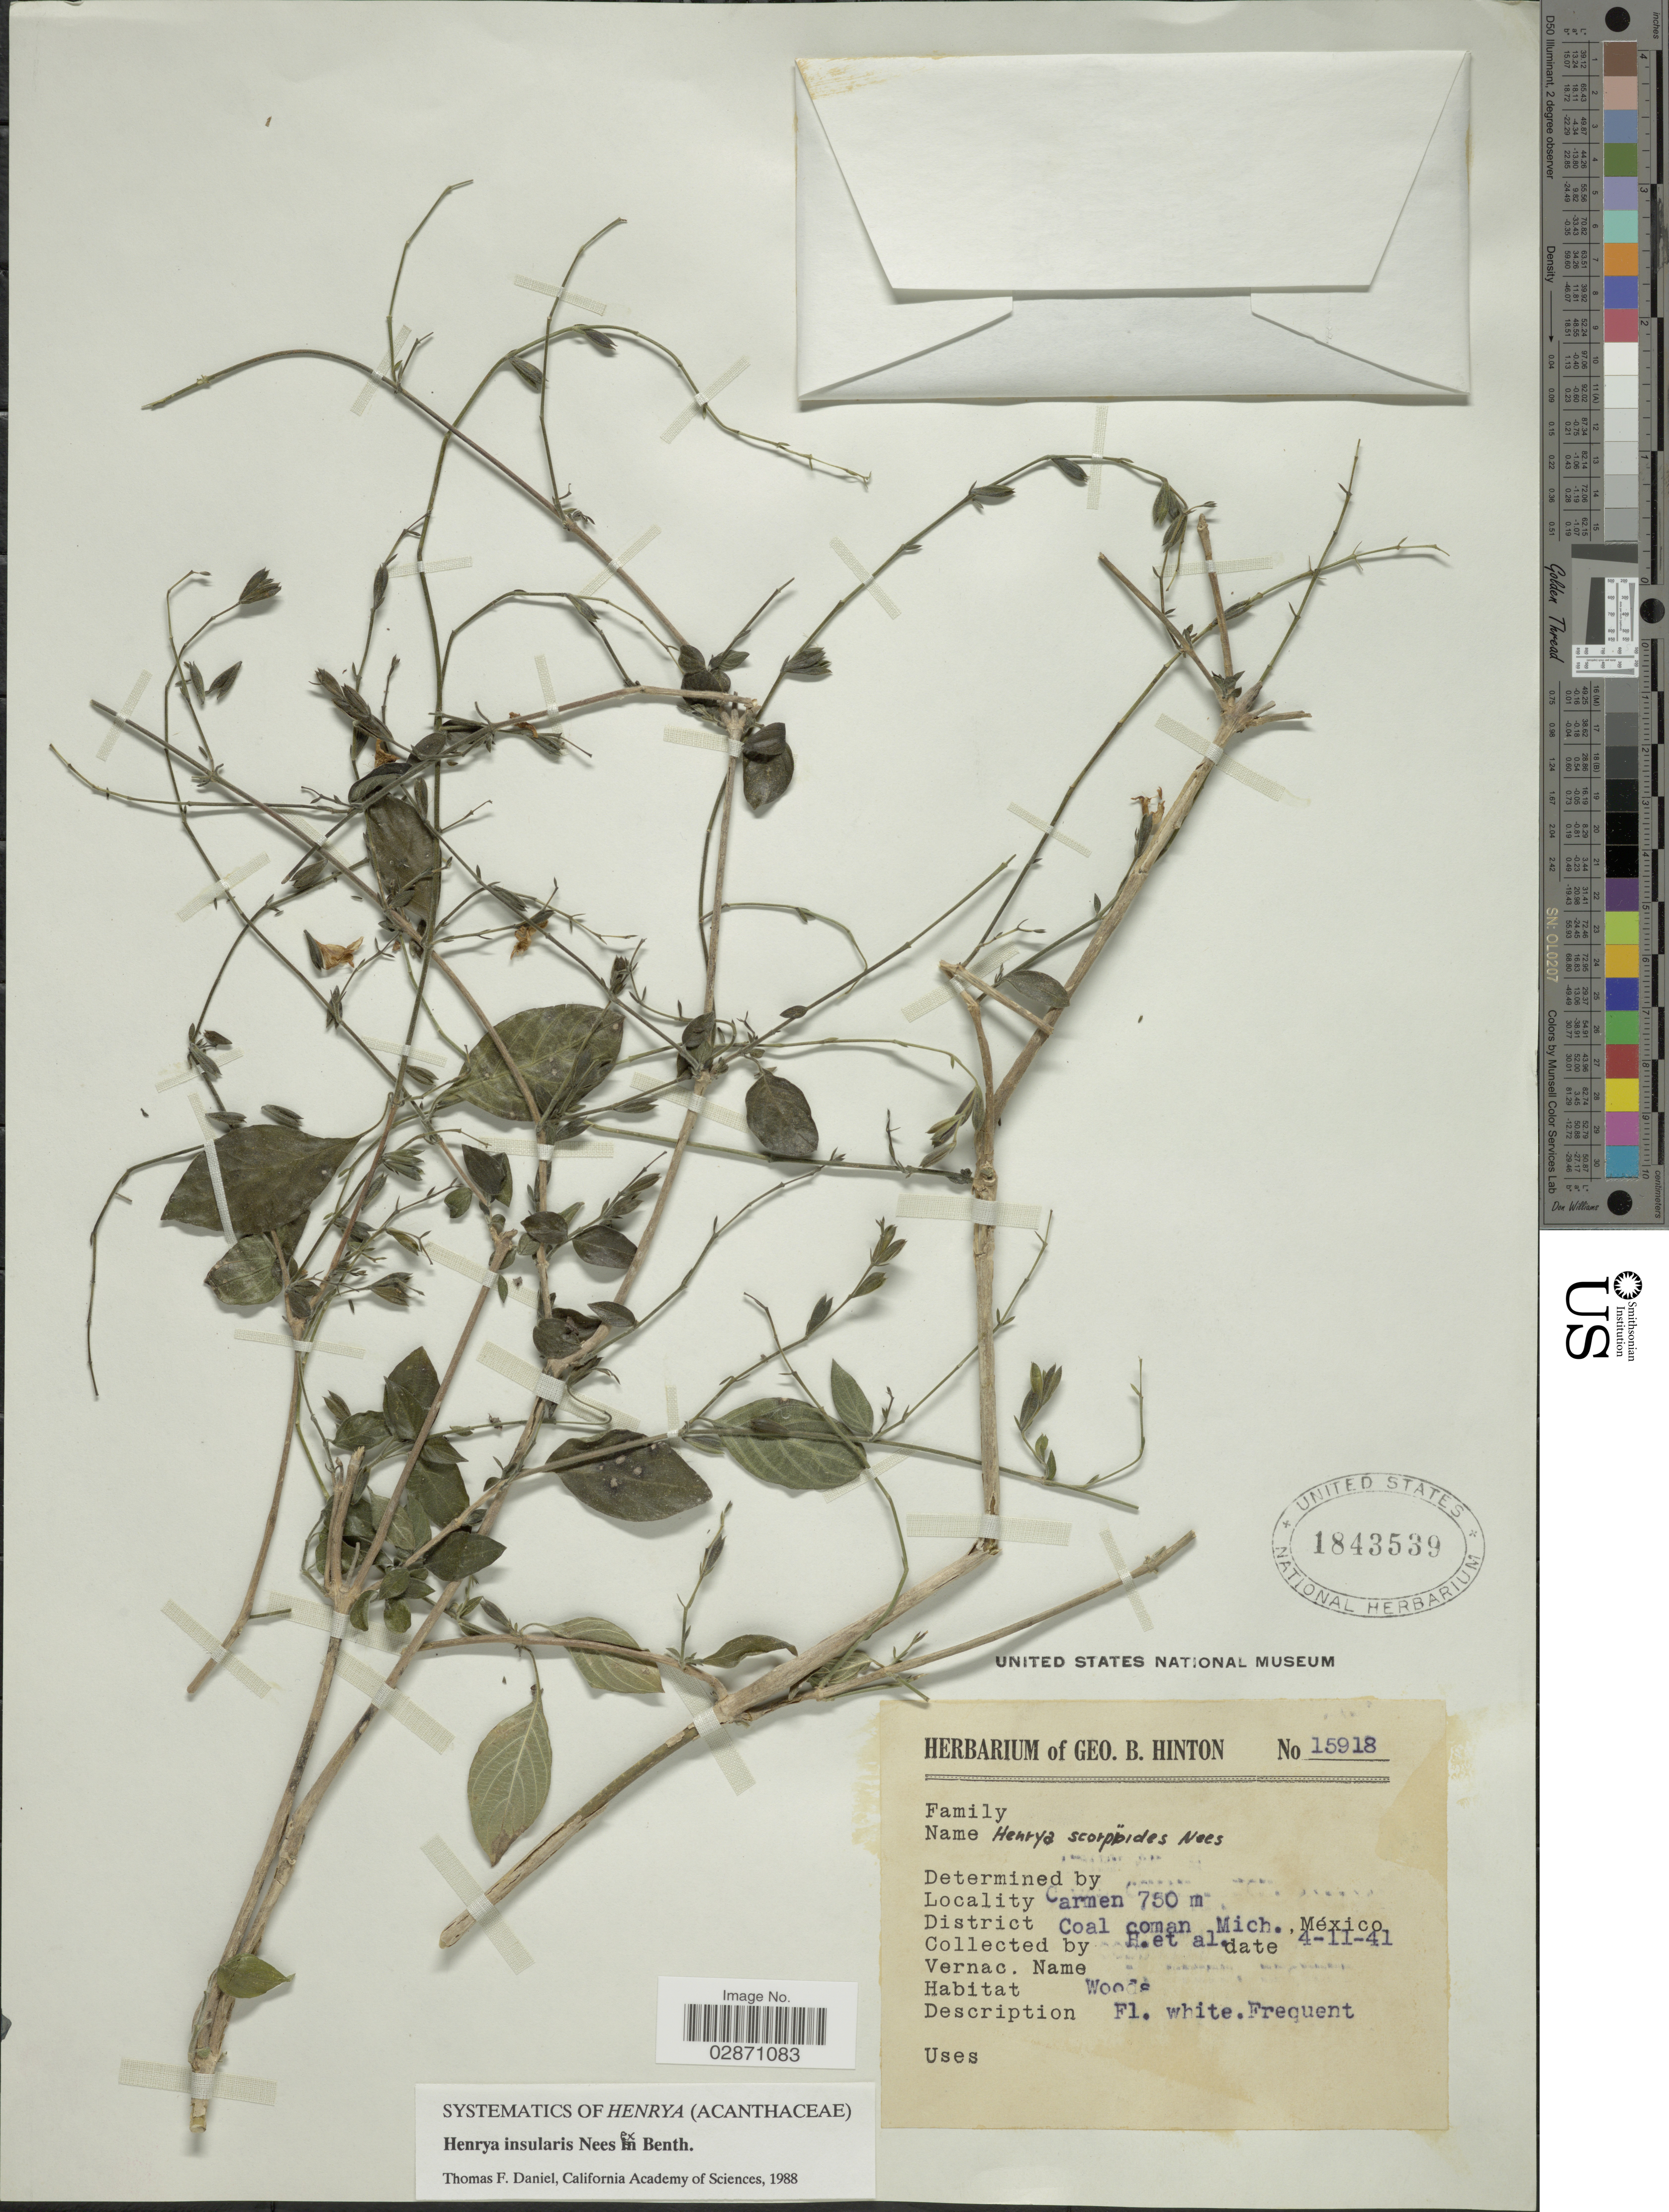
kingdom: Plantae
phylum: Tracheophyta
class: Magnoliopsida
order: Lamiales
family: Acanthaceae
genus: Henrya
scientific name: Henrya insularis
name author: Nees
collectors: G. B. Hinton & et al.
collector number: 15918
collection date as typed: Transcribed d/m/y: 4/11/41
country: Mexico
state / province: Michoacán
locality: Carmen, District Coalcoman.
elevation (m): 750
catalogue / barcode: US 1843539